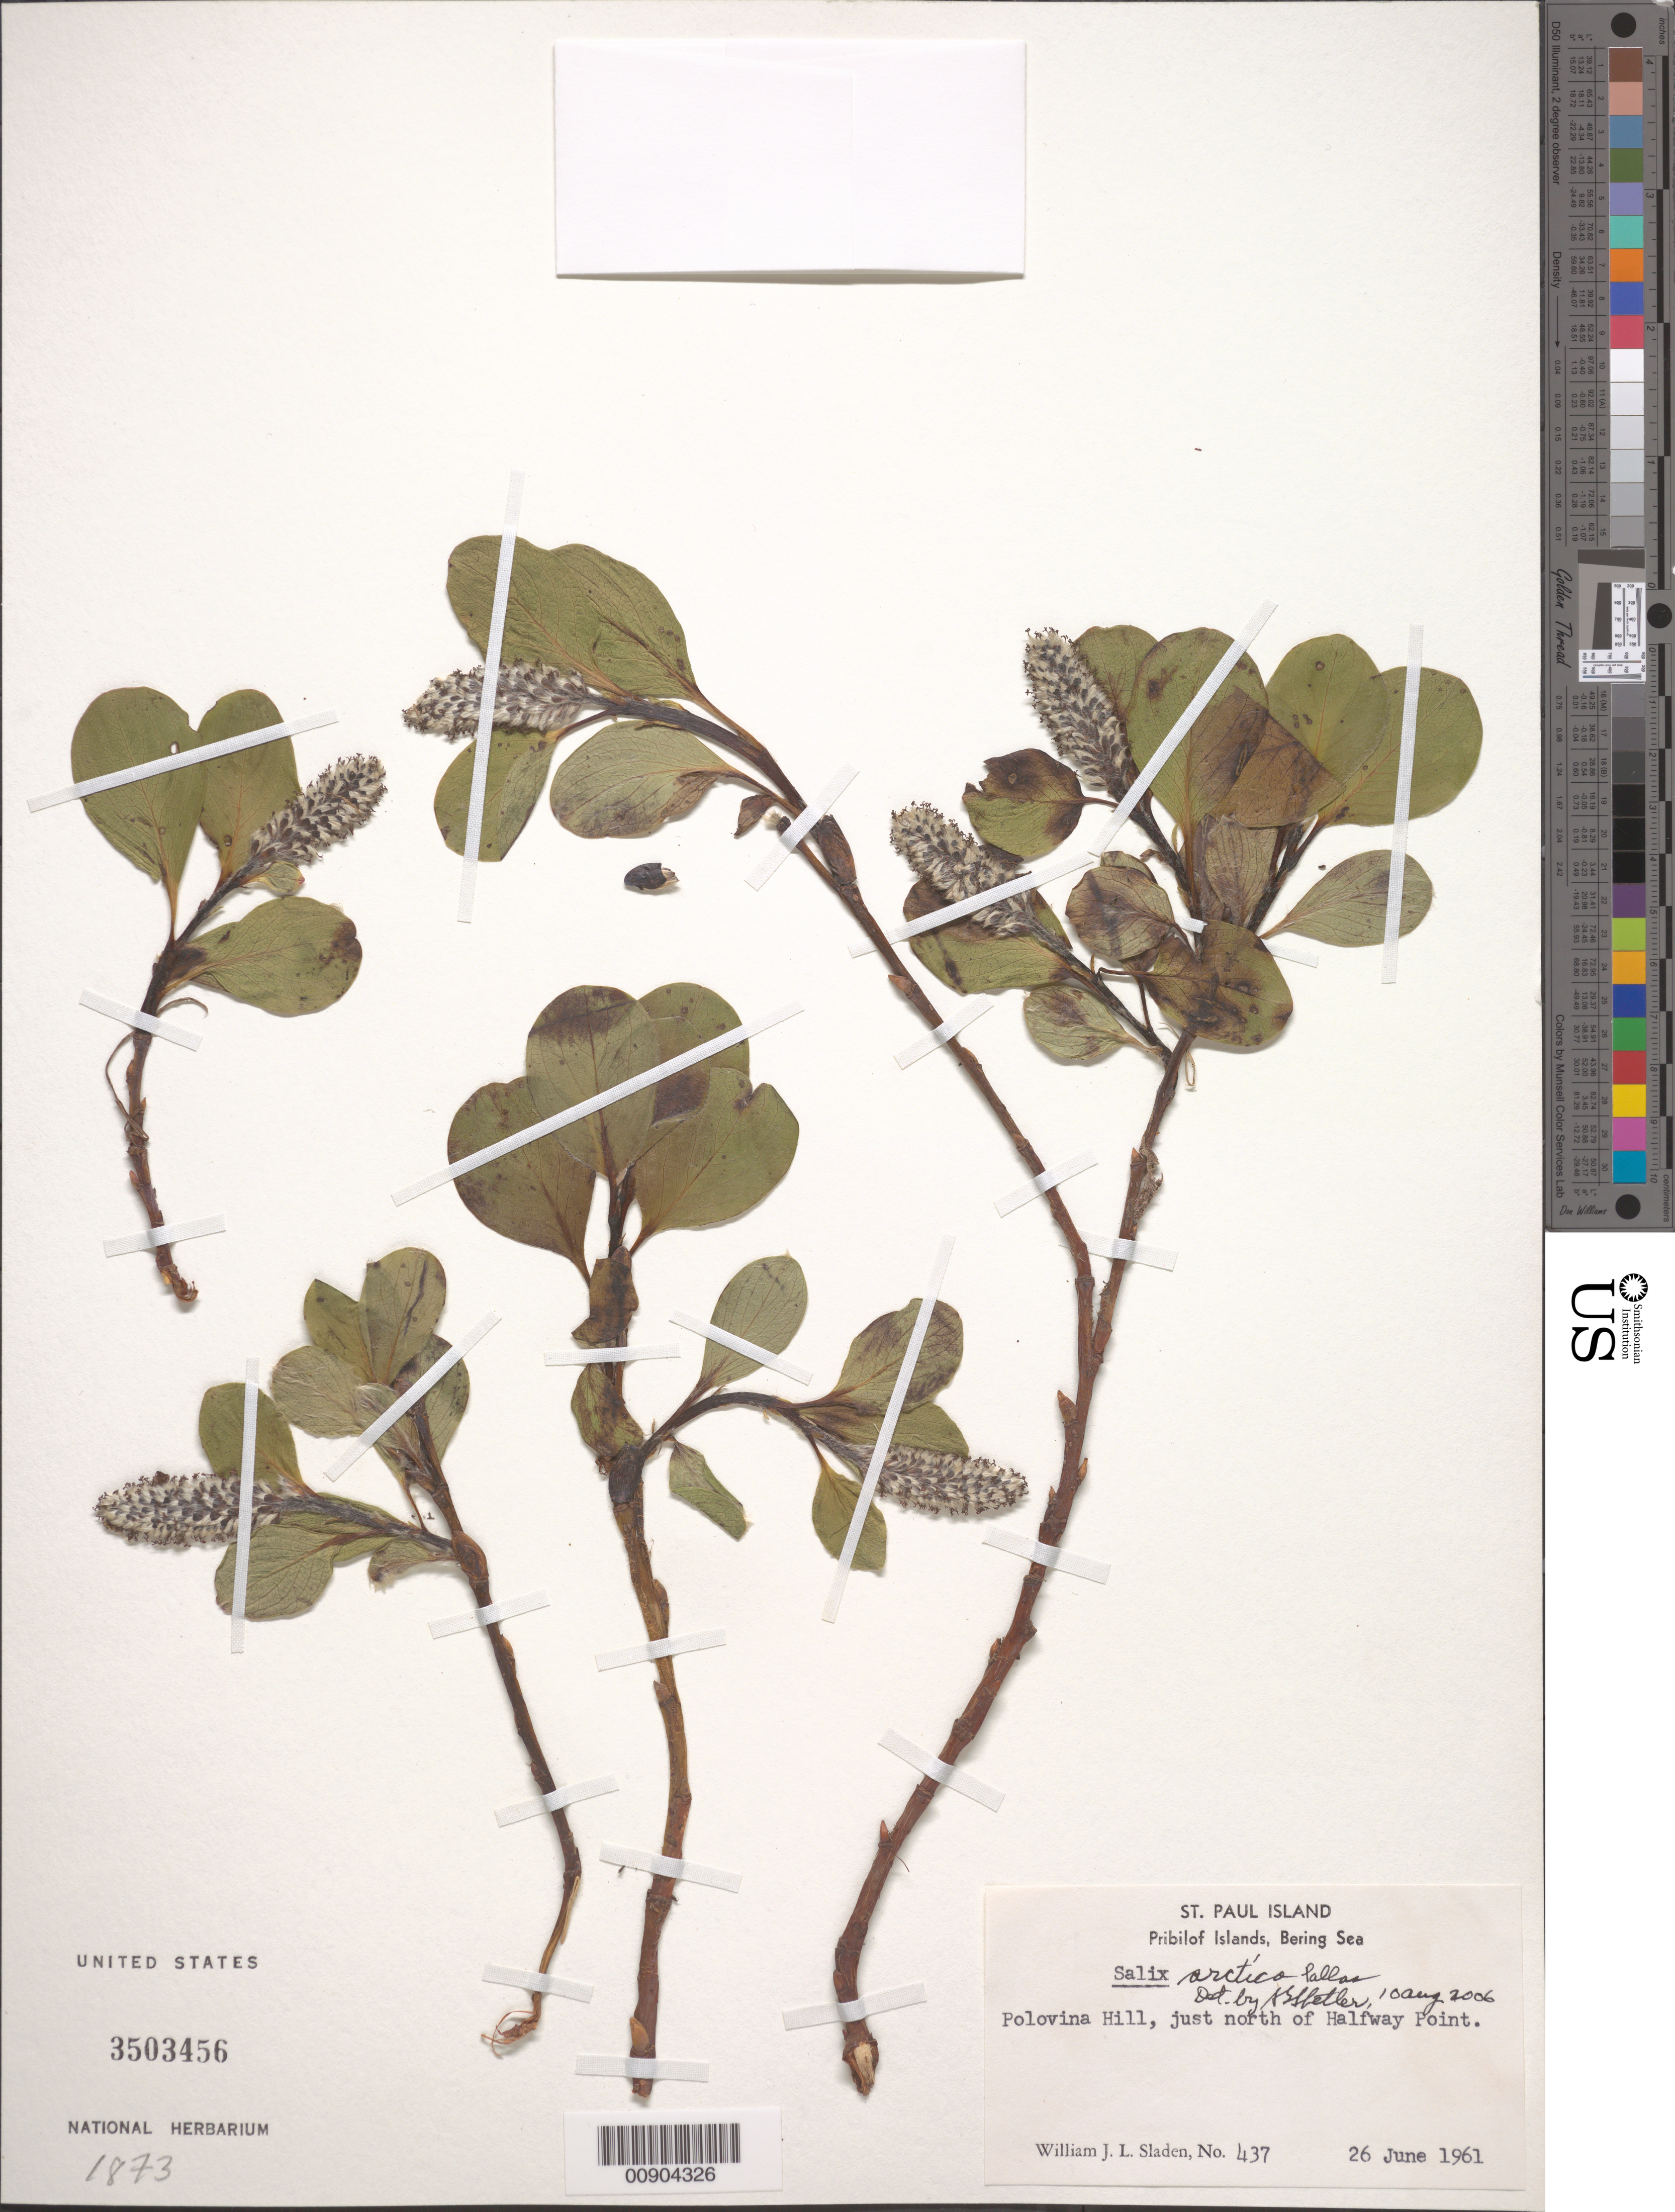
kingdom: Plantae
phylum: Tracheophyta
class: Magnoliopsida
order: Malpighiales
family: Salicaceae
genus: Salix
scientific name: Salix arctica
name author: Pall.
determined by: Shetler, Stanwyn G., (US), NMNH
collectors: W. Sladen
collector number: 437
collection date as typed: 26 Jun 1961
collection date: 1961-06-26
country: United States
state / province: Alaska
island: St. Paul Island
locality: Polovina Hill, just north of Halfway Point., Bering Sea, Pribilof Islands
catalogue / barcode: US 3503456